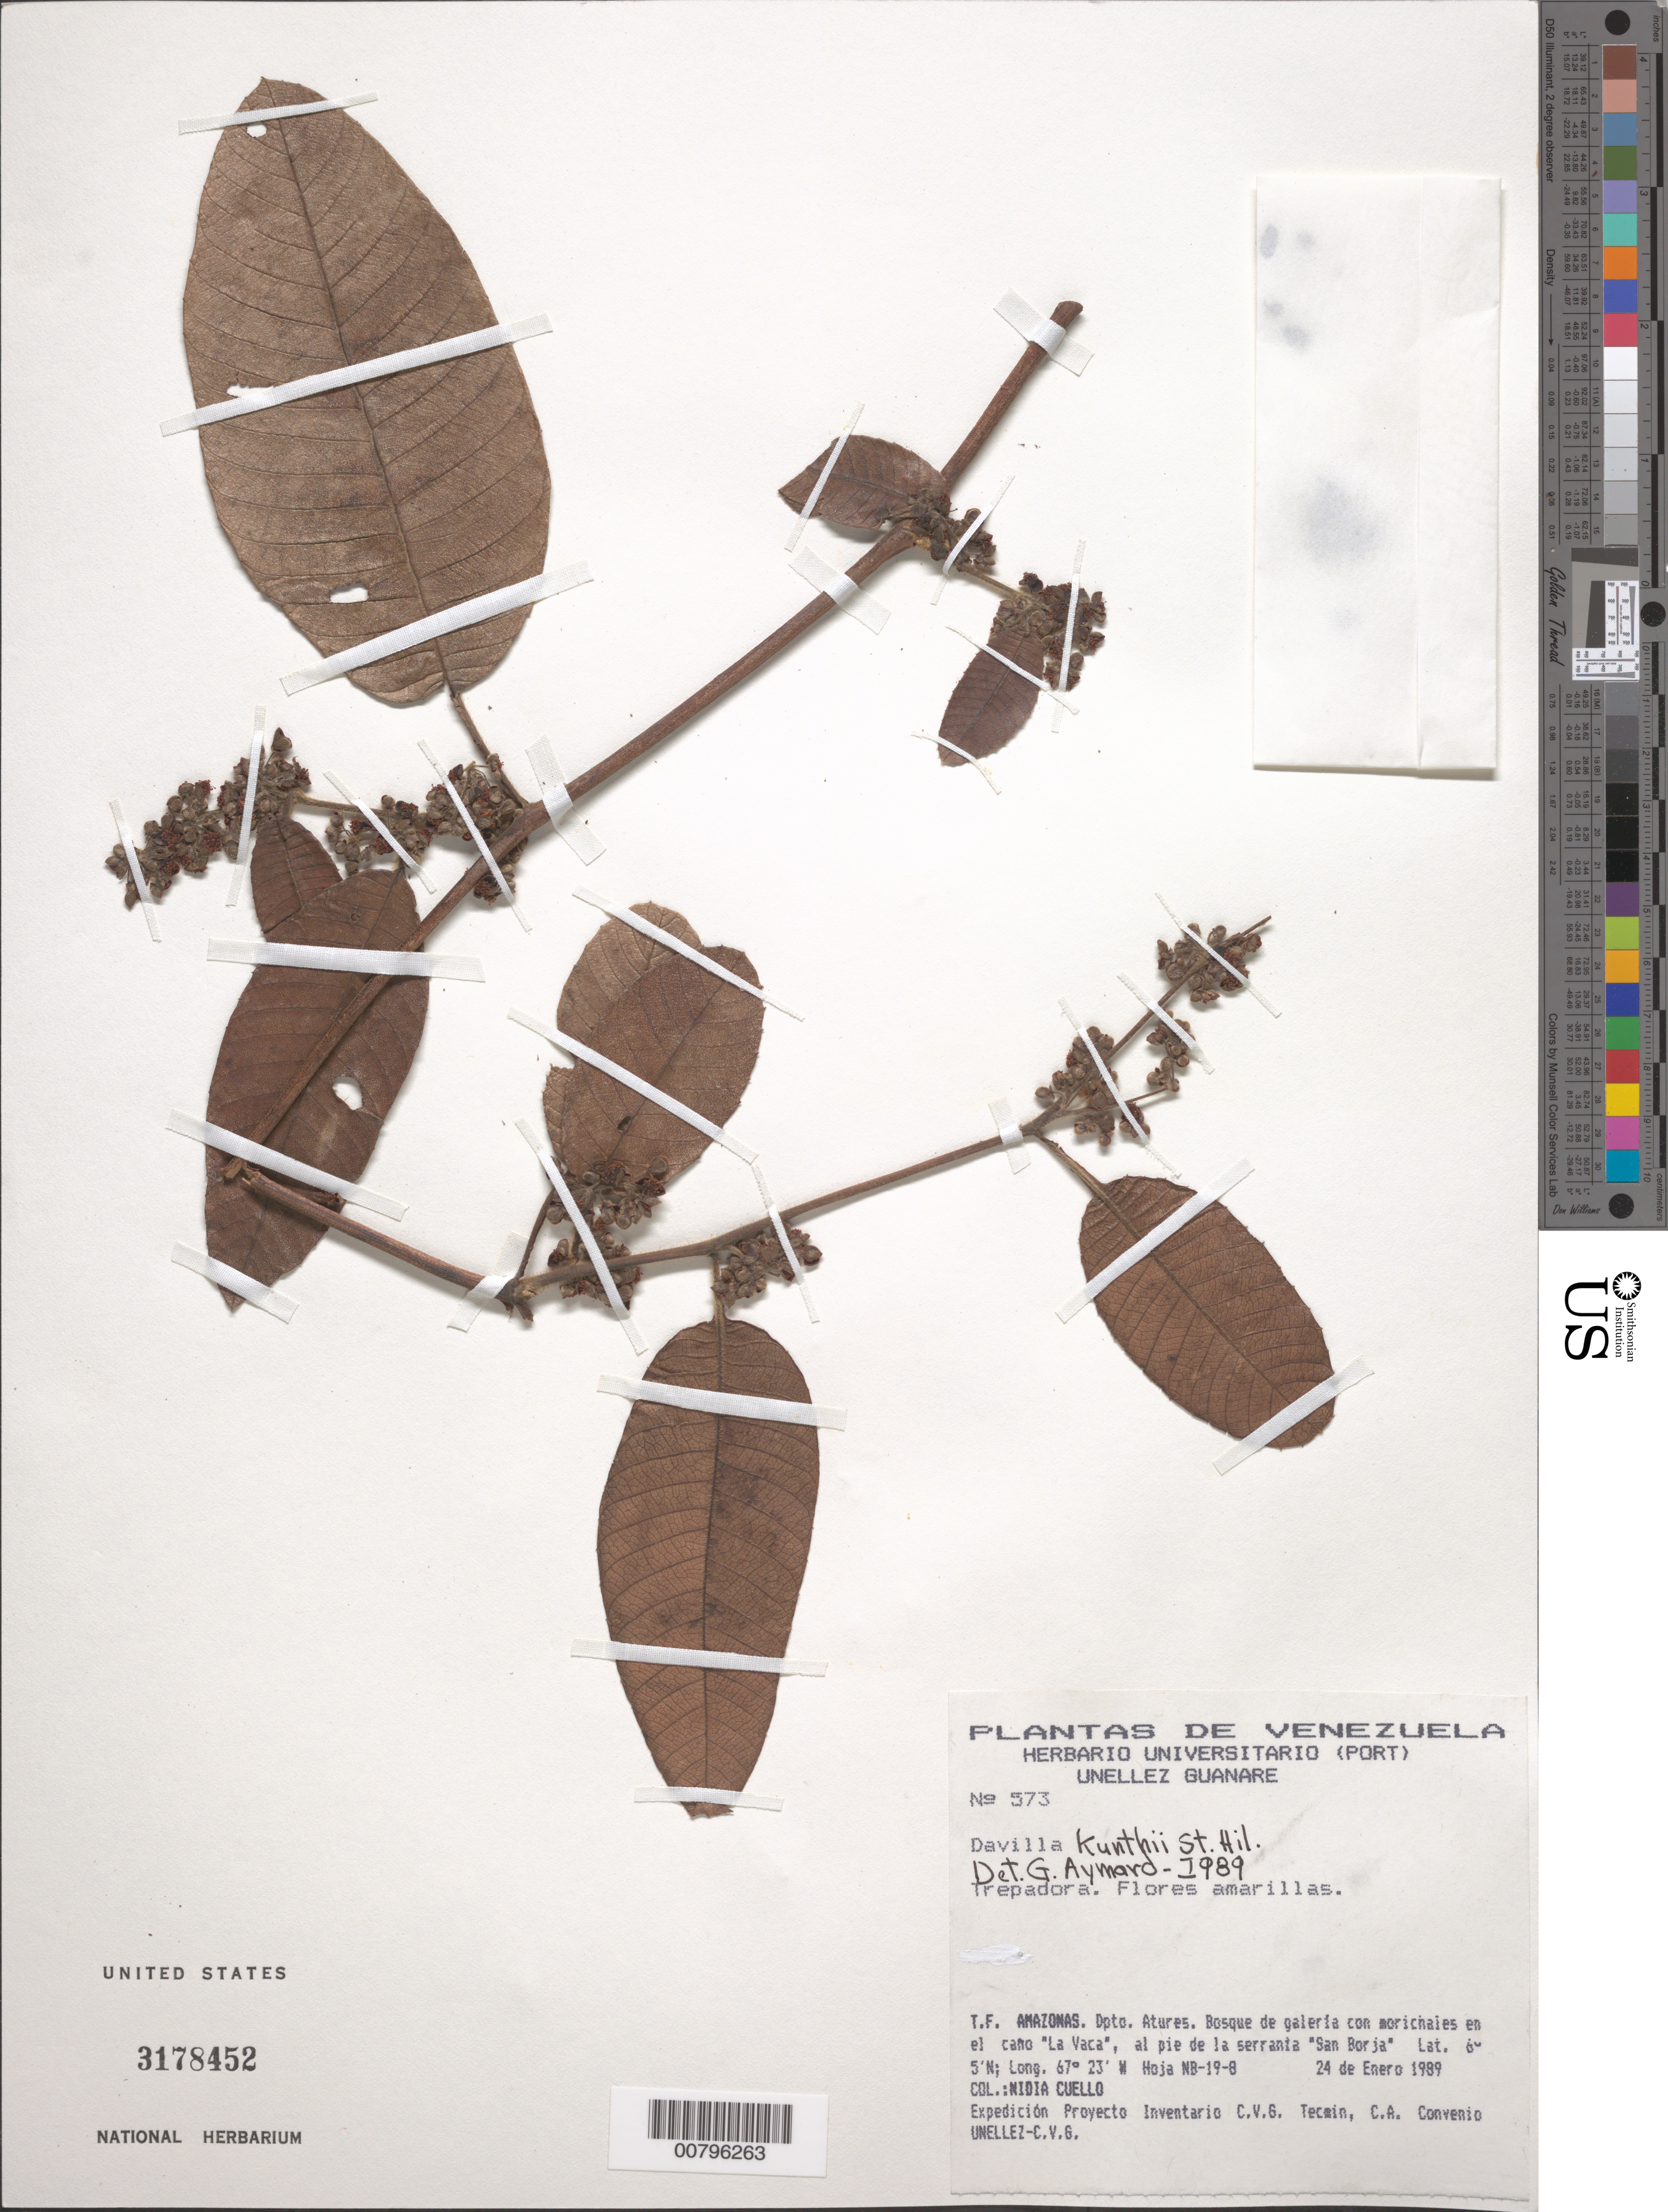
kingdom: Plantae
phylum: Tracheophyta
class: Magnoliopsida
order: Dilleniales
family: Dilleniaceae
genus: Davilla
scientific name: Davilla kunthii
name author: A. St.-Hil.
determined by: Aymard C., G. A., (PORT), Univ. Nac. Exp. de los Llanos Ezequiel Zamora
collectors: N. L. Cuello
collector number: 573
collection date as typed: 24-Jan-89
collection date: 1989-01-24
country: Venezuela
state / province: Amazonas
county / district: Atures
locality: Serranía "San Borja"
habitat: Bosque de galeria con morichales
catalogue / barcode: US 3178452